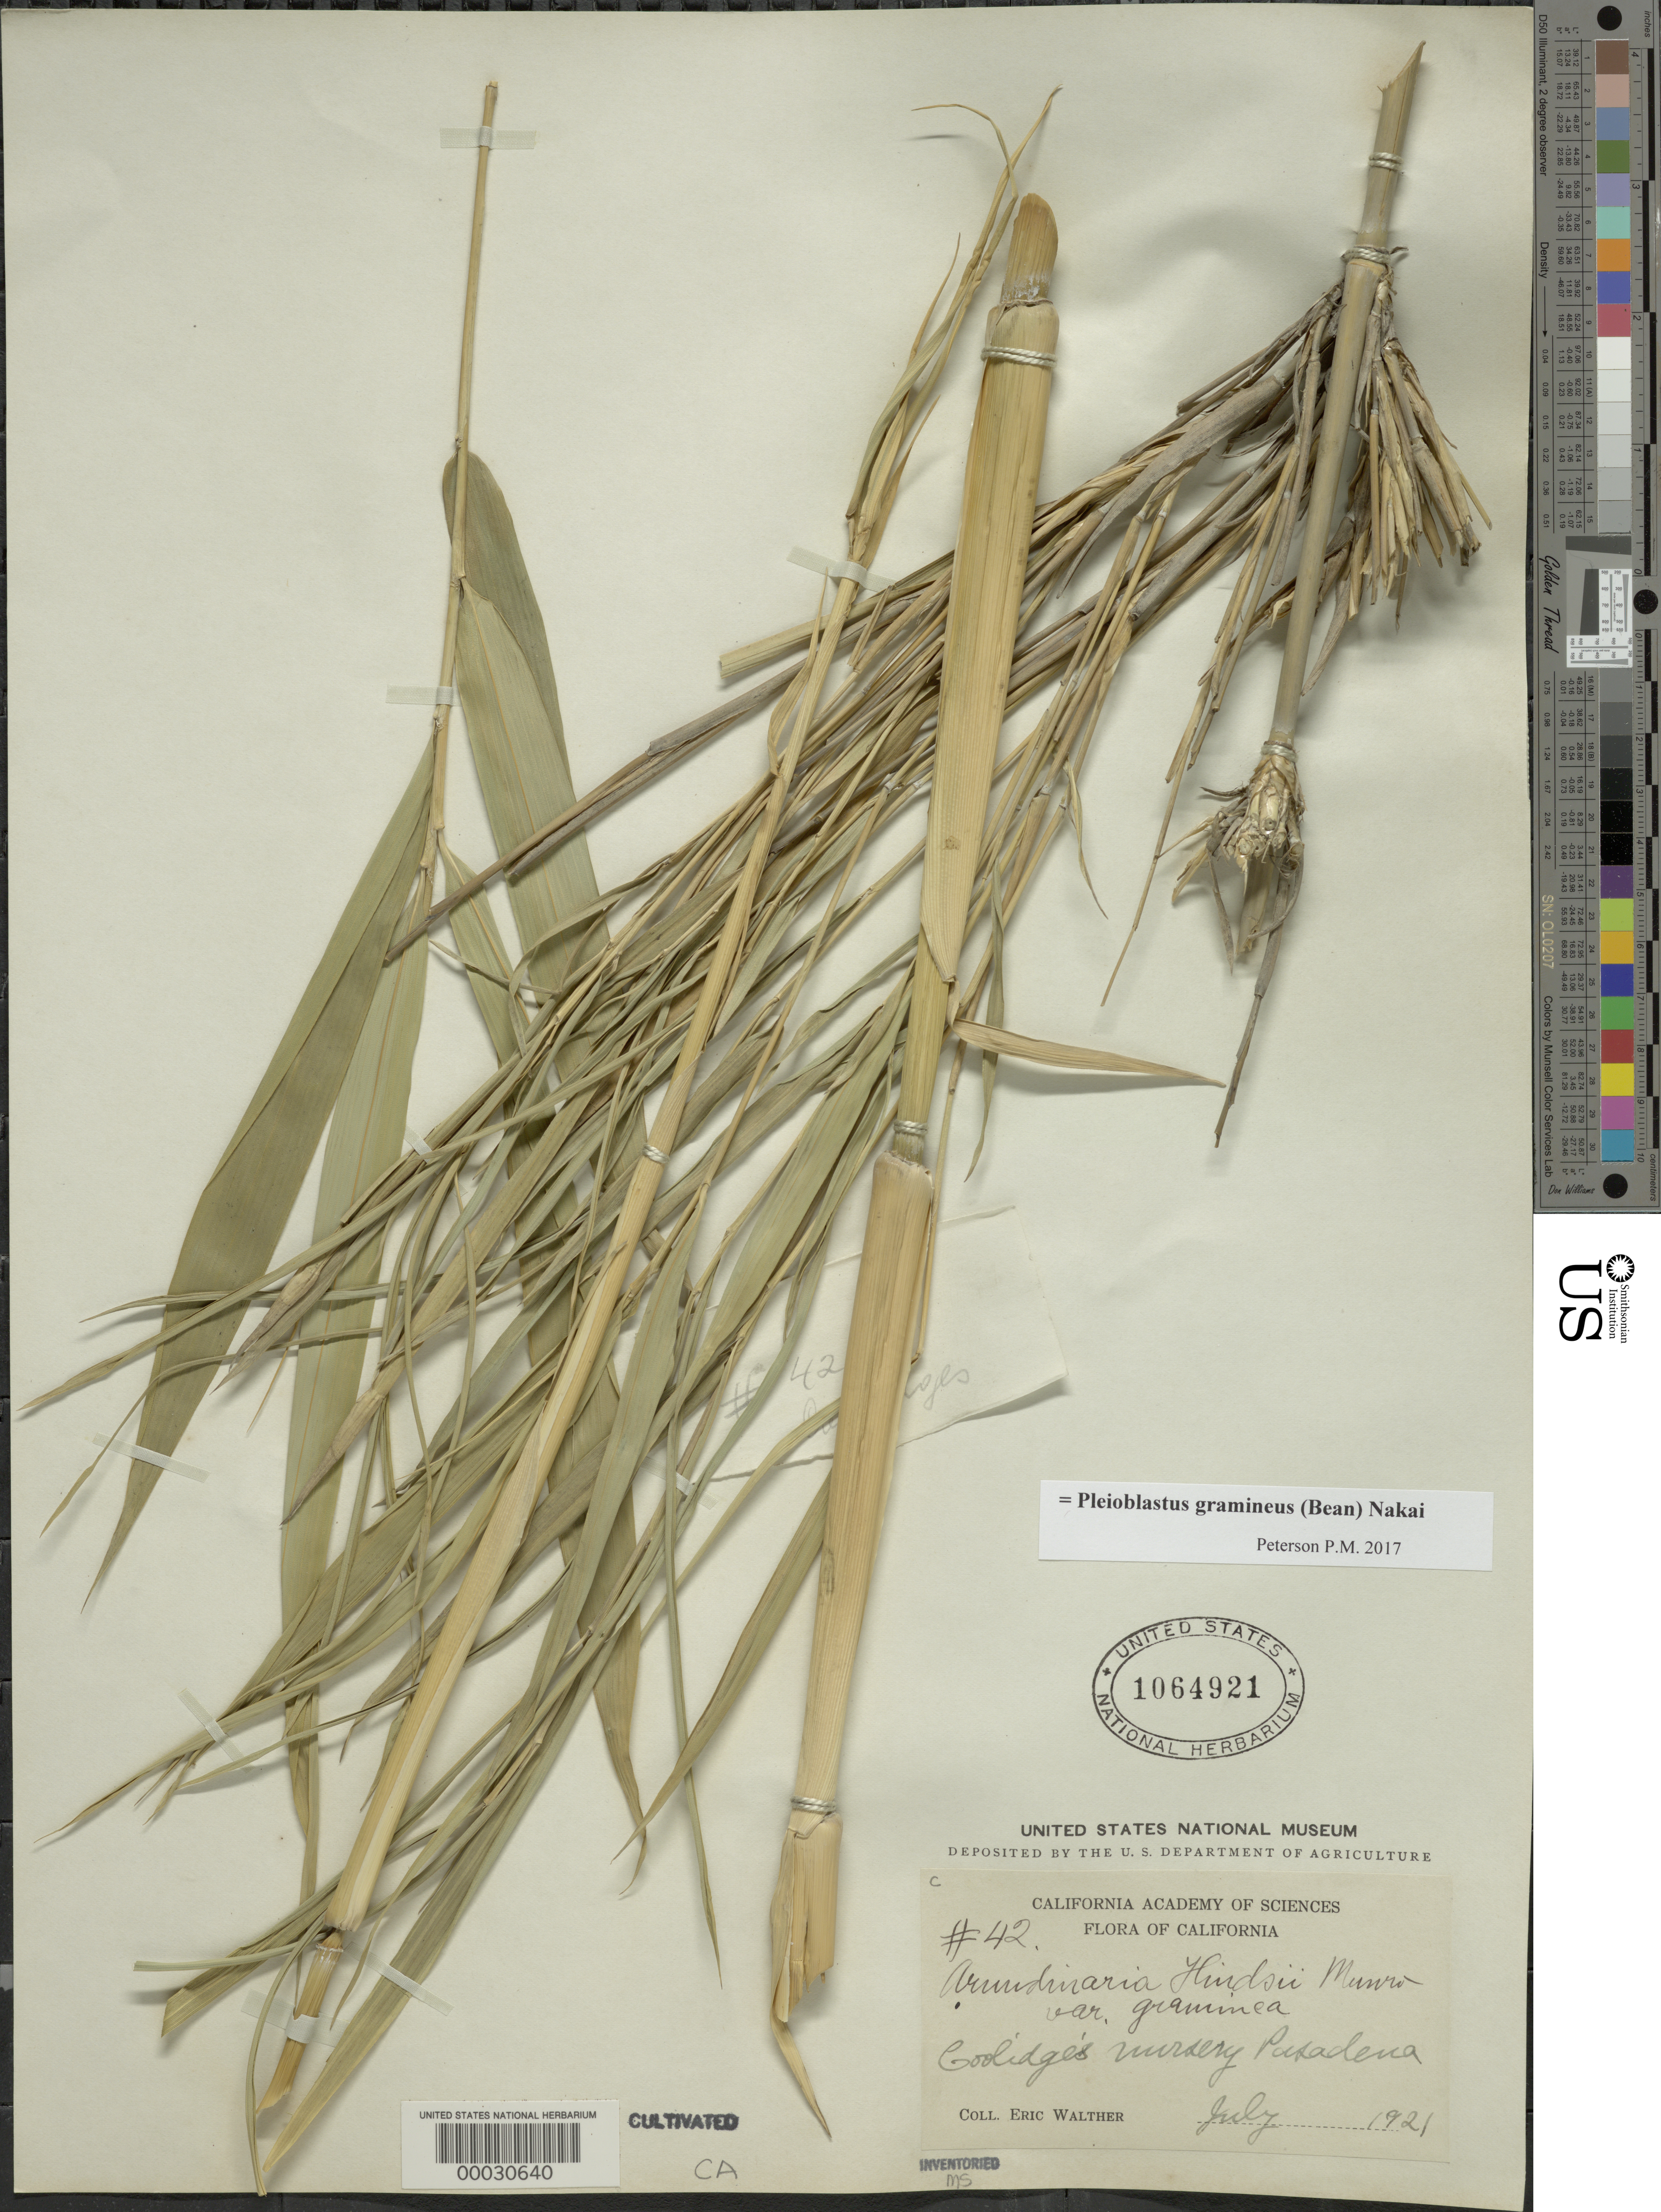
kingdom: Plantae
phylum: Tracheophyta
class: Liliopsida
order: Poales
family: Poaceae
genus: Pleioblastus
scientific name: Pleioblastus gramineus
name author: (Bean) Nakai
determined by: Poaceae Reorganization Project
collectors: E. Walther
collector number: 42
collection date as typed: Jul 1921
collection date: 1921-07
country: United States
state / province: California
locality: Coolidge's nursery-paadena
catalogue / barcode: US 1064921